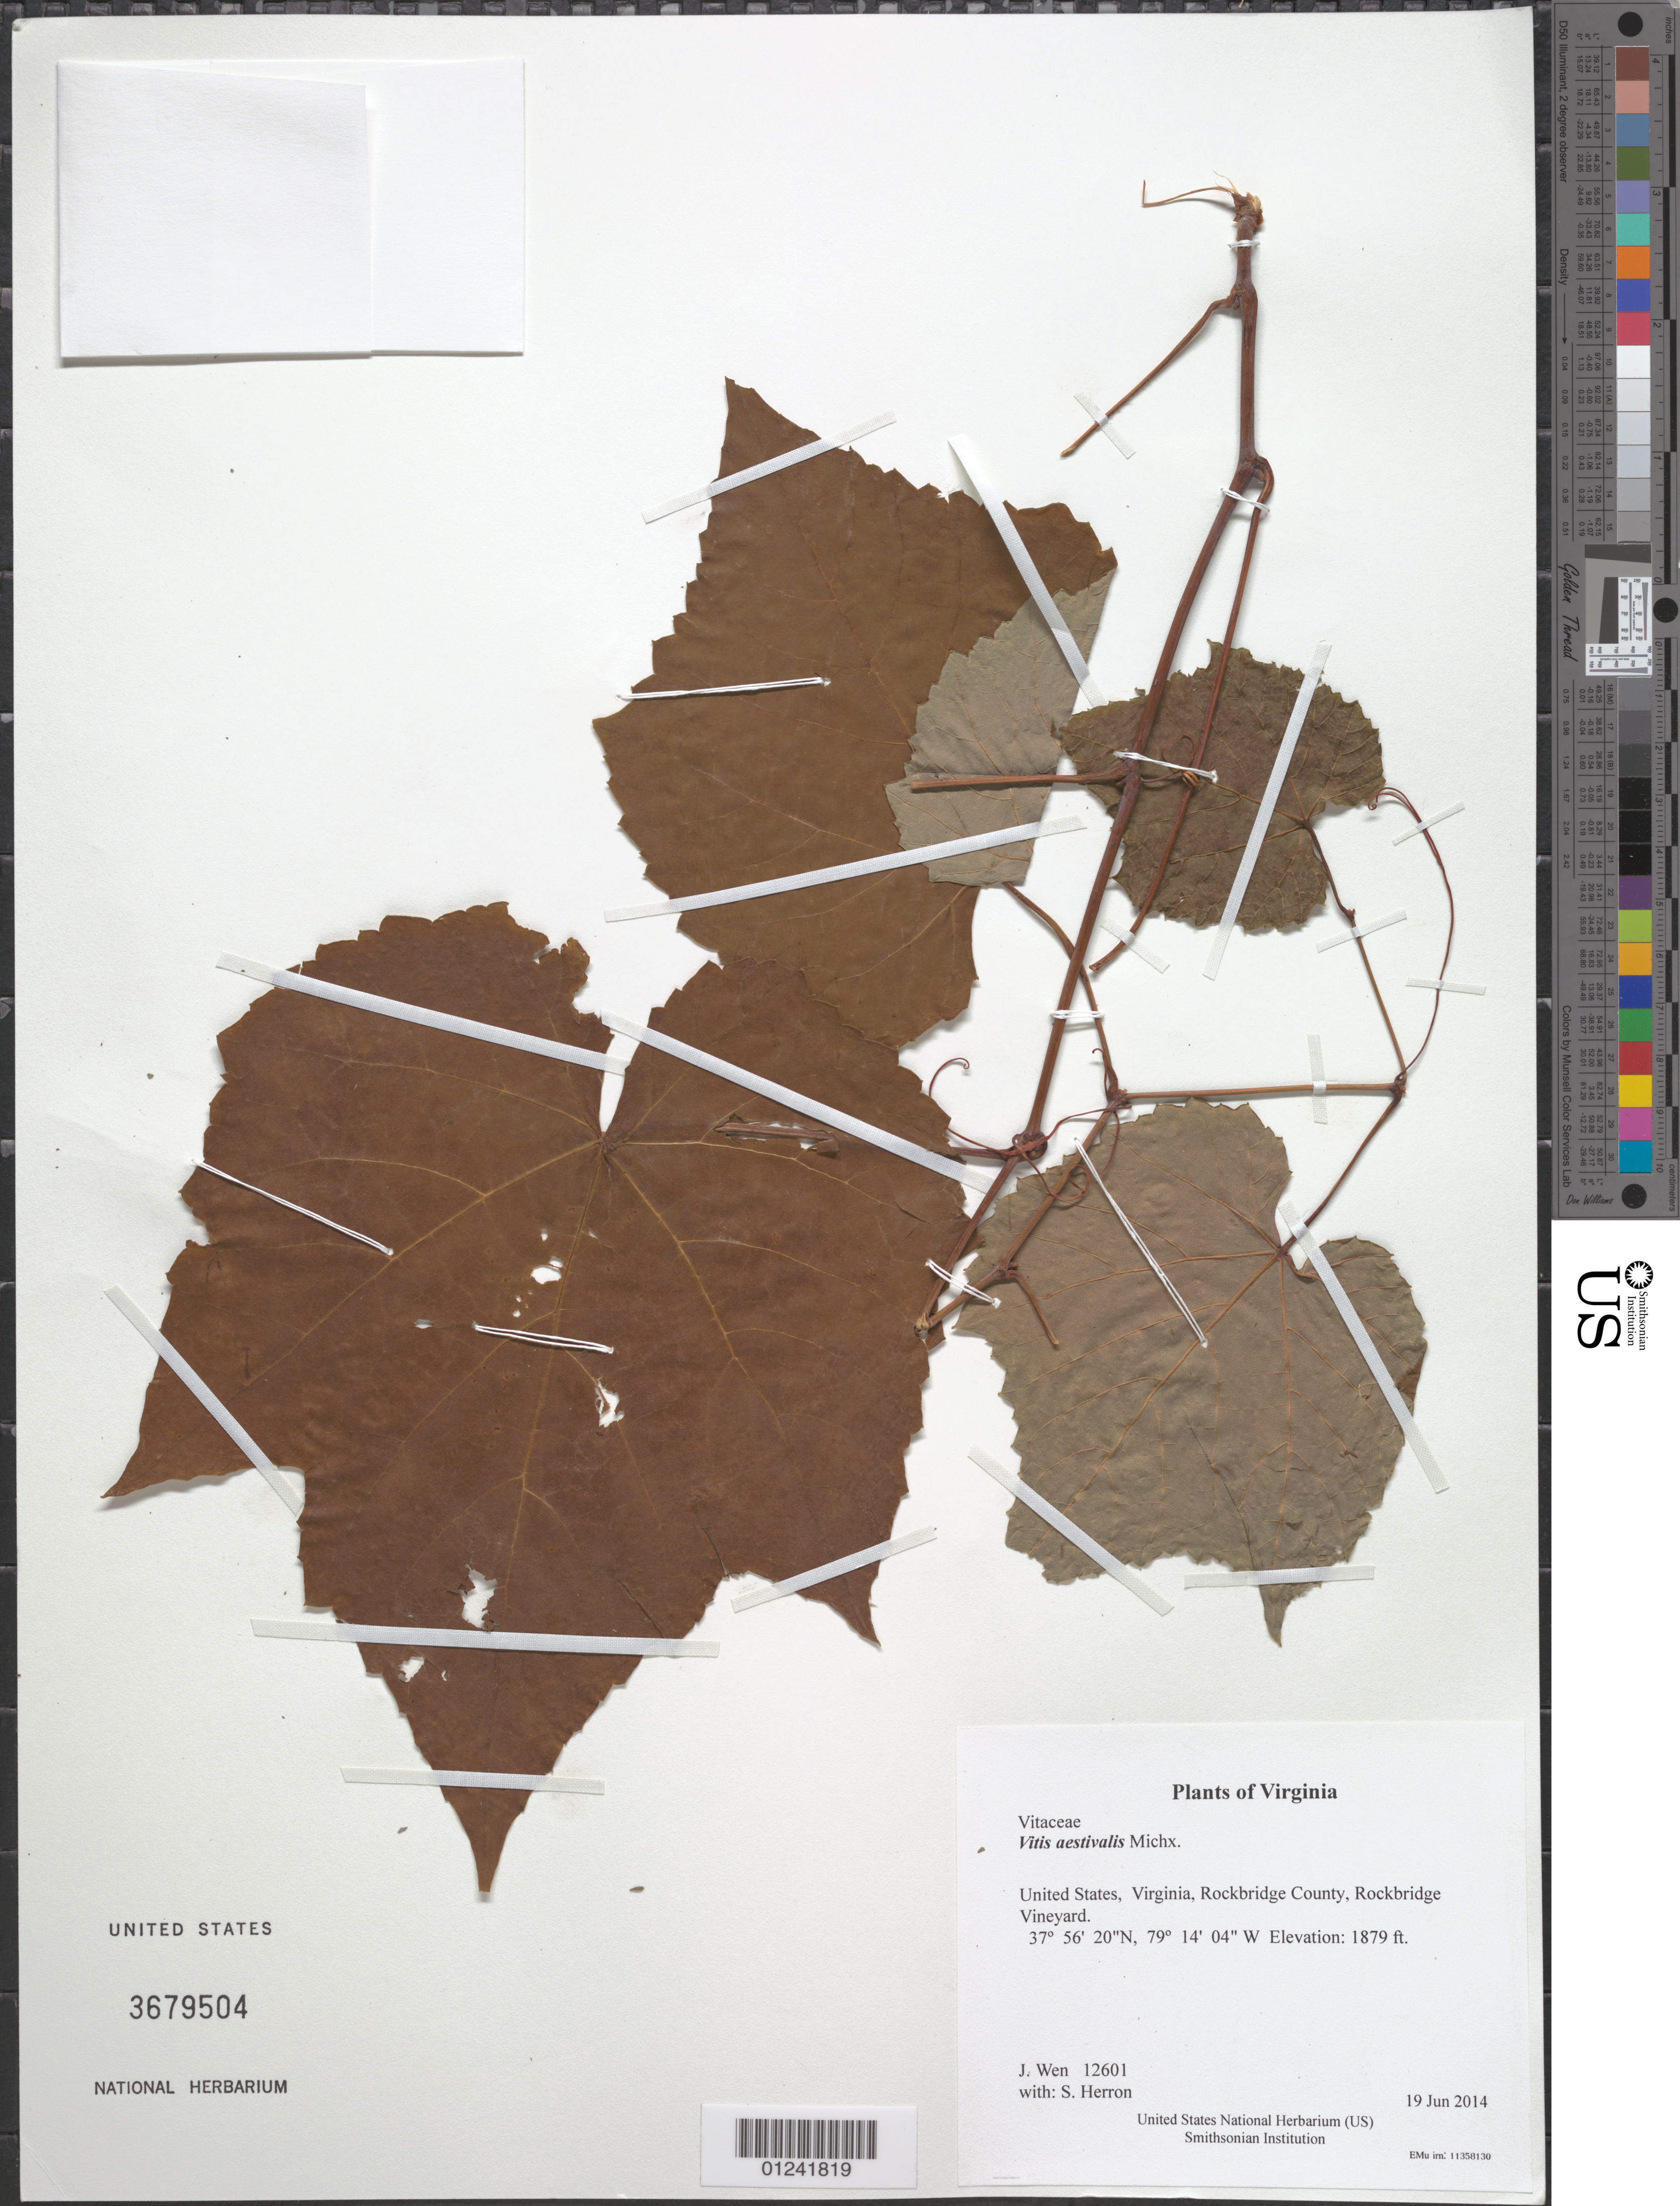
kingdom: Plantae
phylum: Tracheophyta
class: Magnoliopsida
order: Vitales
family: Vitaceae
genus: Vitis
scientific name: Vitis aestivalis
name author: Michx.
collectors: J. Wen & S. Herron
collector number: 12601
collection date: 2014-06-19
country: United States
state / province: Virginia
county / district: Rockbridge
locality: Rockbridge Vineyard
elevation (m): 573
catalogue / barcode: US 3679504